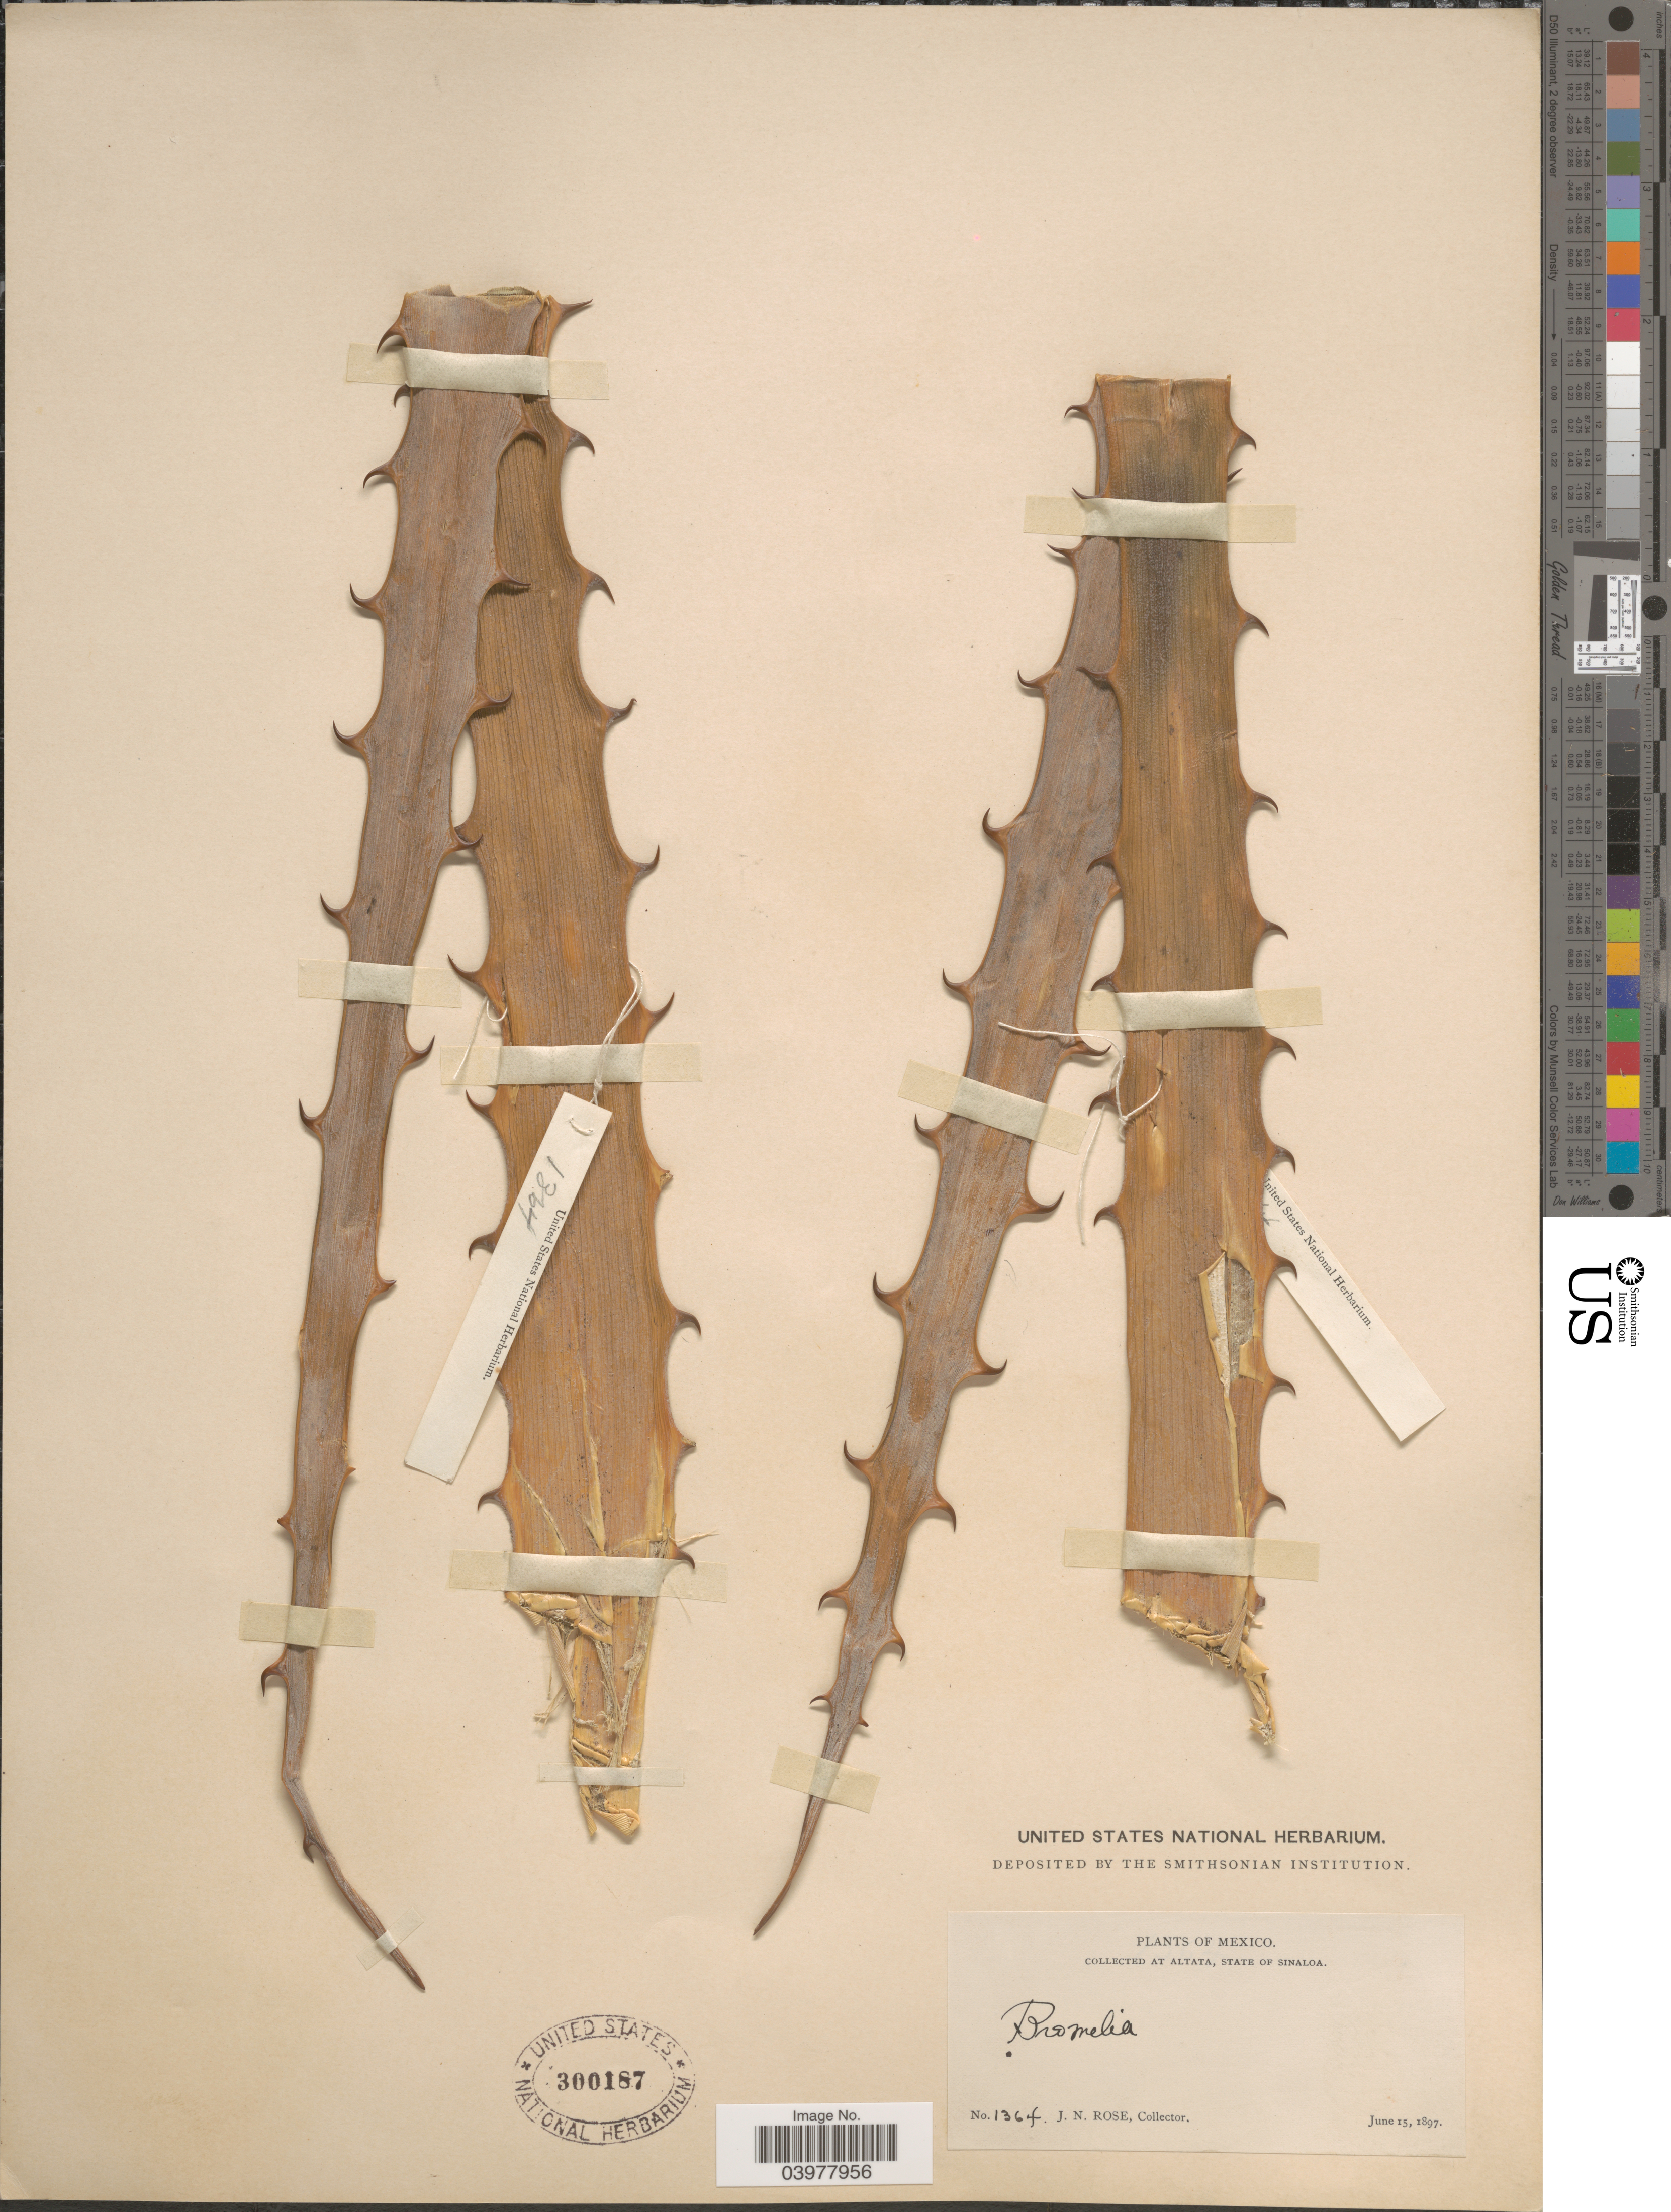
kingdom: Plantae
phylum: Tracheophyta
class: Liliopsida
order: Poales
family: Bromeliaceae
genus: Bromelia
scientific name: Bromelia sp.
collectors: J. N. Rose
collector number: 1364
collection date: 1897-06-15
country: Mexico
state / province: Sinaloa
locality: At Altata.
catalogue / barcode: US 300187